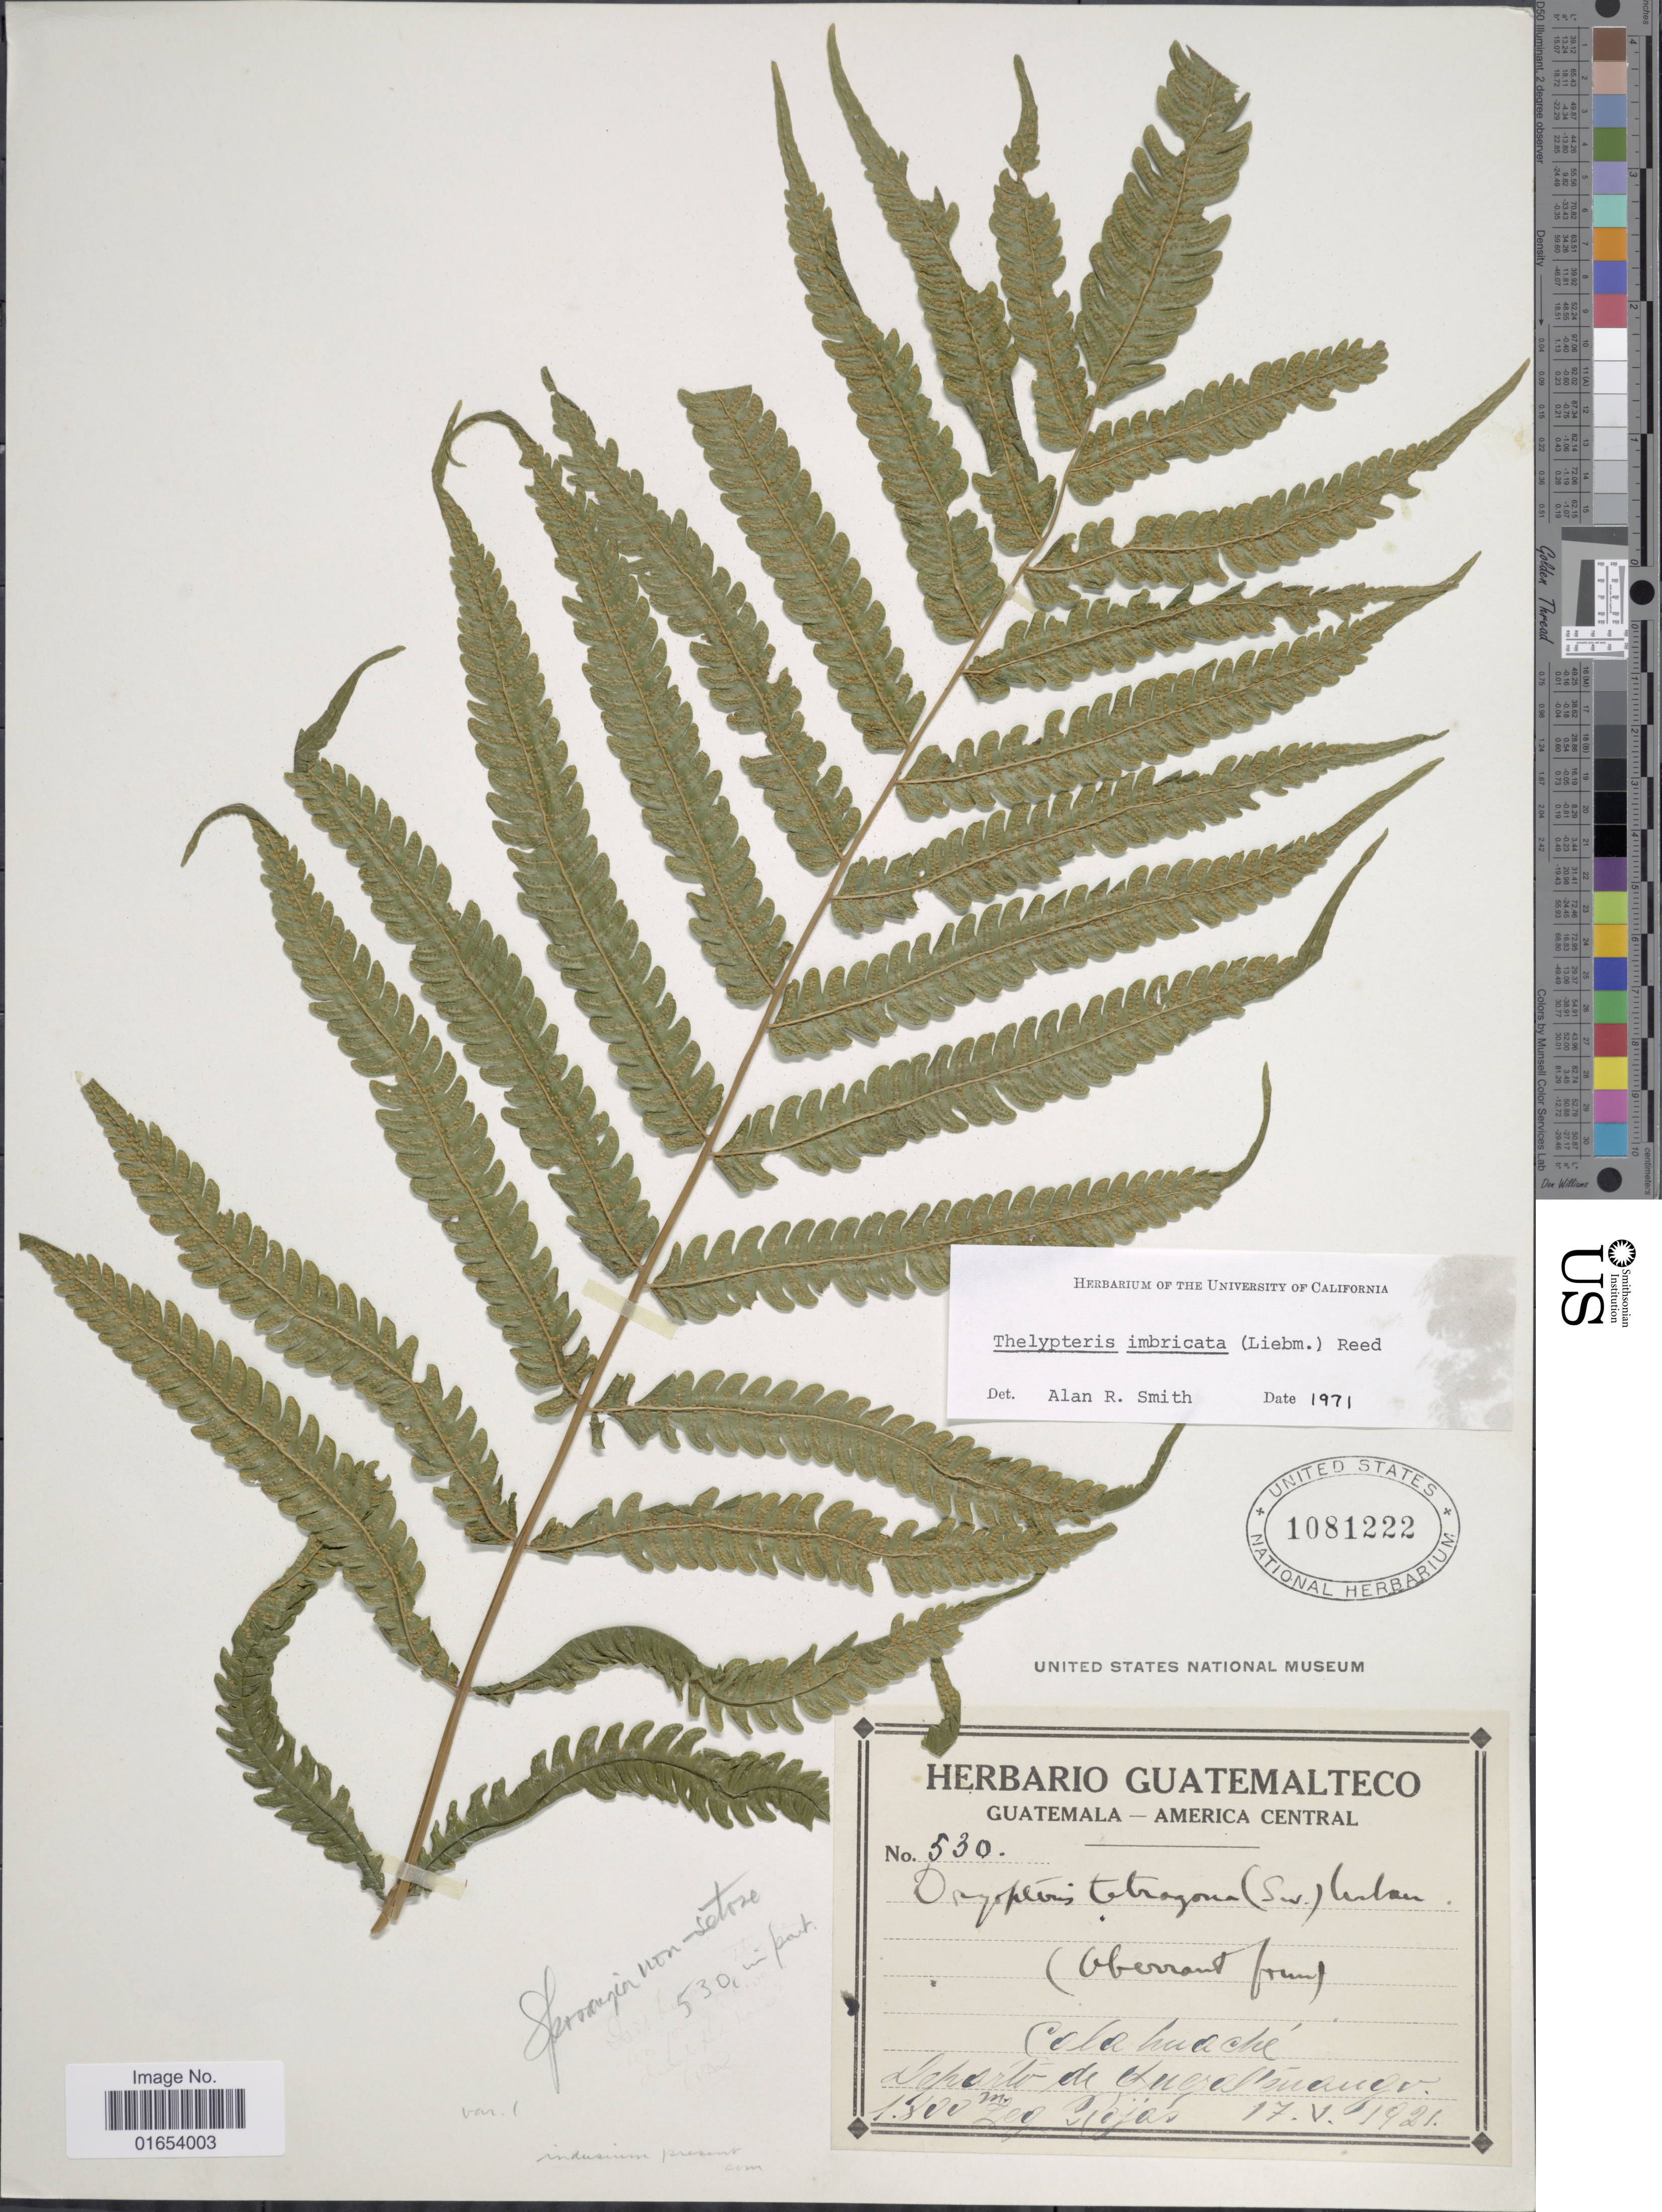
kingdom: Plantae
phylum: Tracheophyta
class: Polypodiopsida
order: Polypodiales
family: Thelypteridaceae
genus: Goniopteris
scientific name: Goniopteris imbricata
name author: (Liebm.) Á. Löve & D. Löve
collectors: Rojas, --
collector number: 530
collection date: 1921-05-17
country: Guatemala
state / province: Quetzaltenango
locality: Calahuache, Departo de Quetzaltenango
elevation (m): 1500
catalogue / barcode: US 1081222